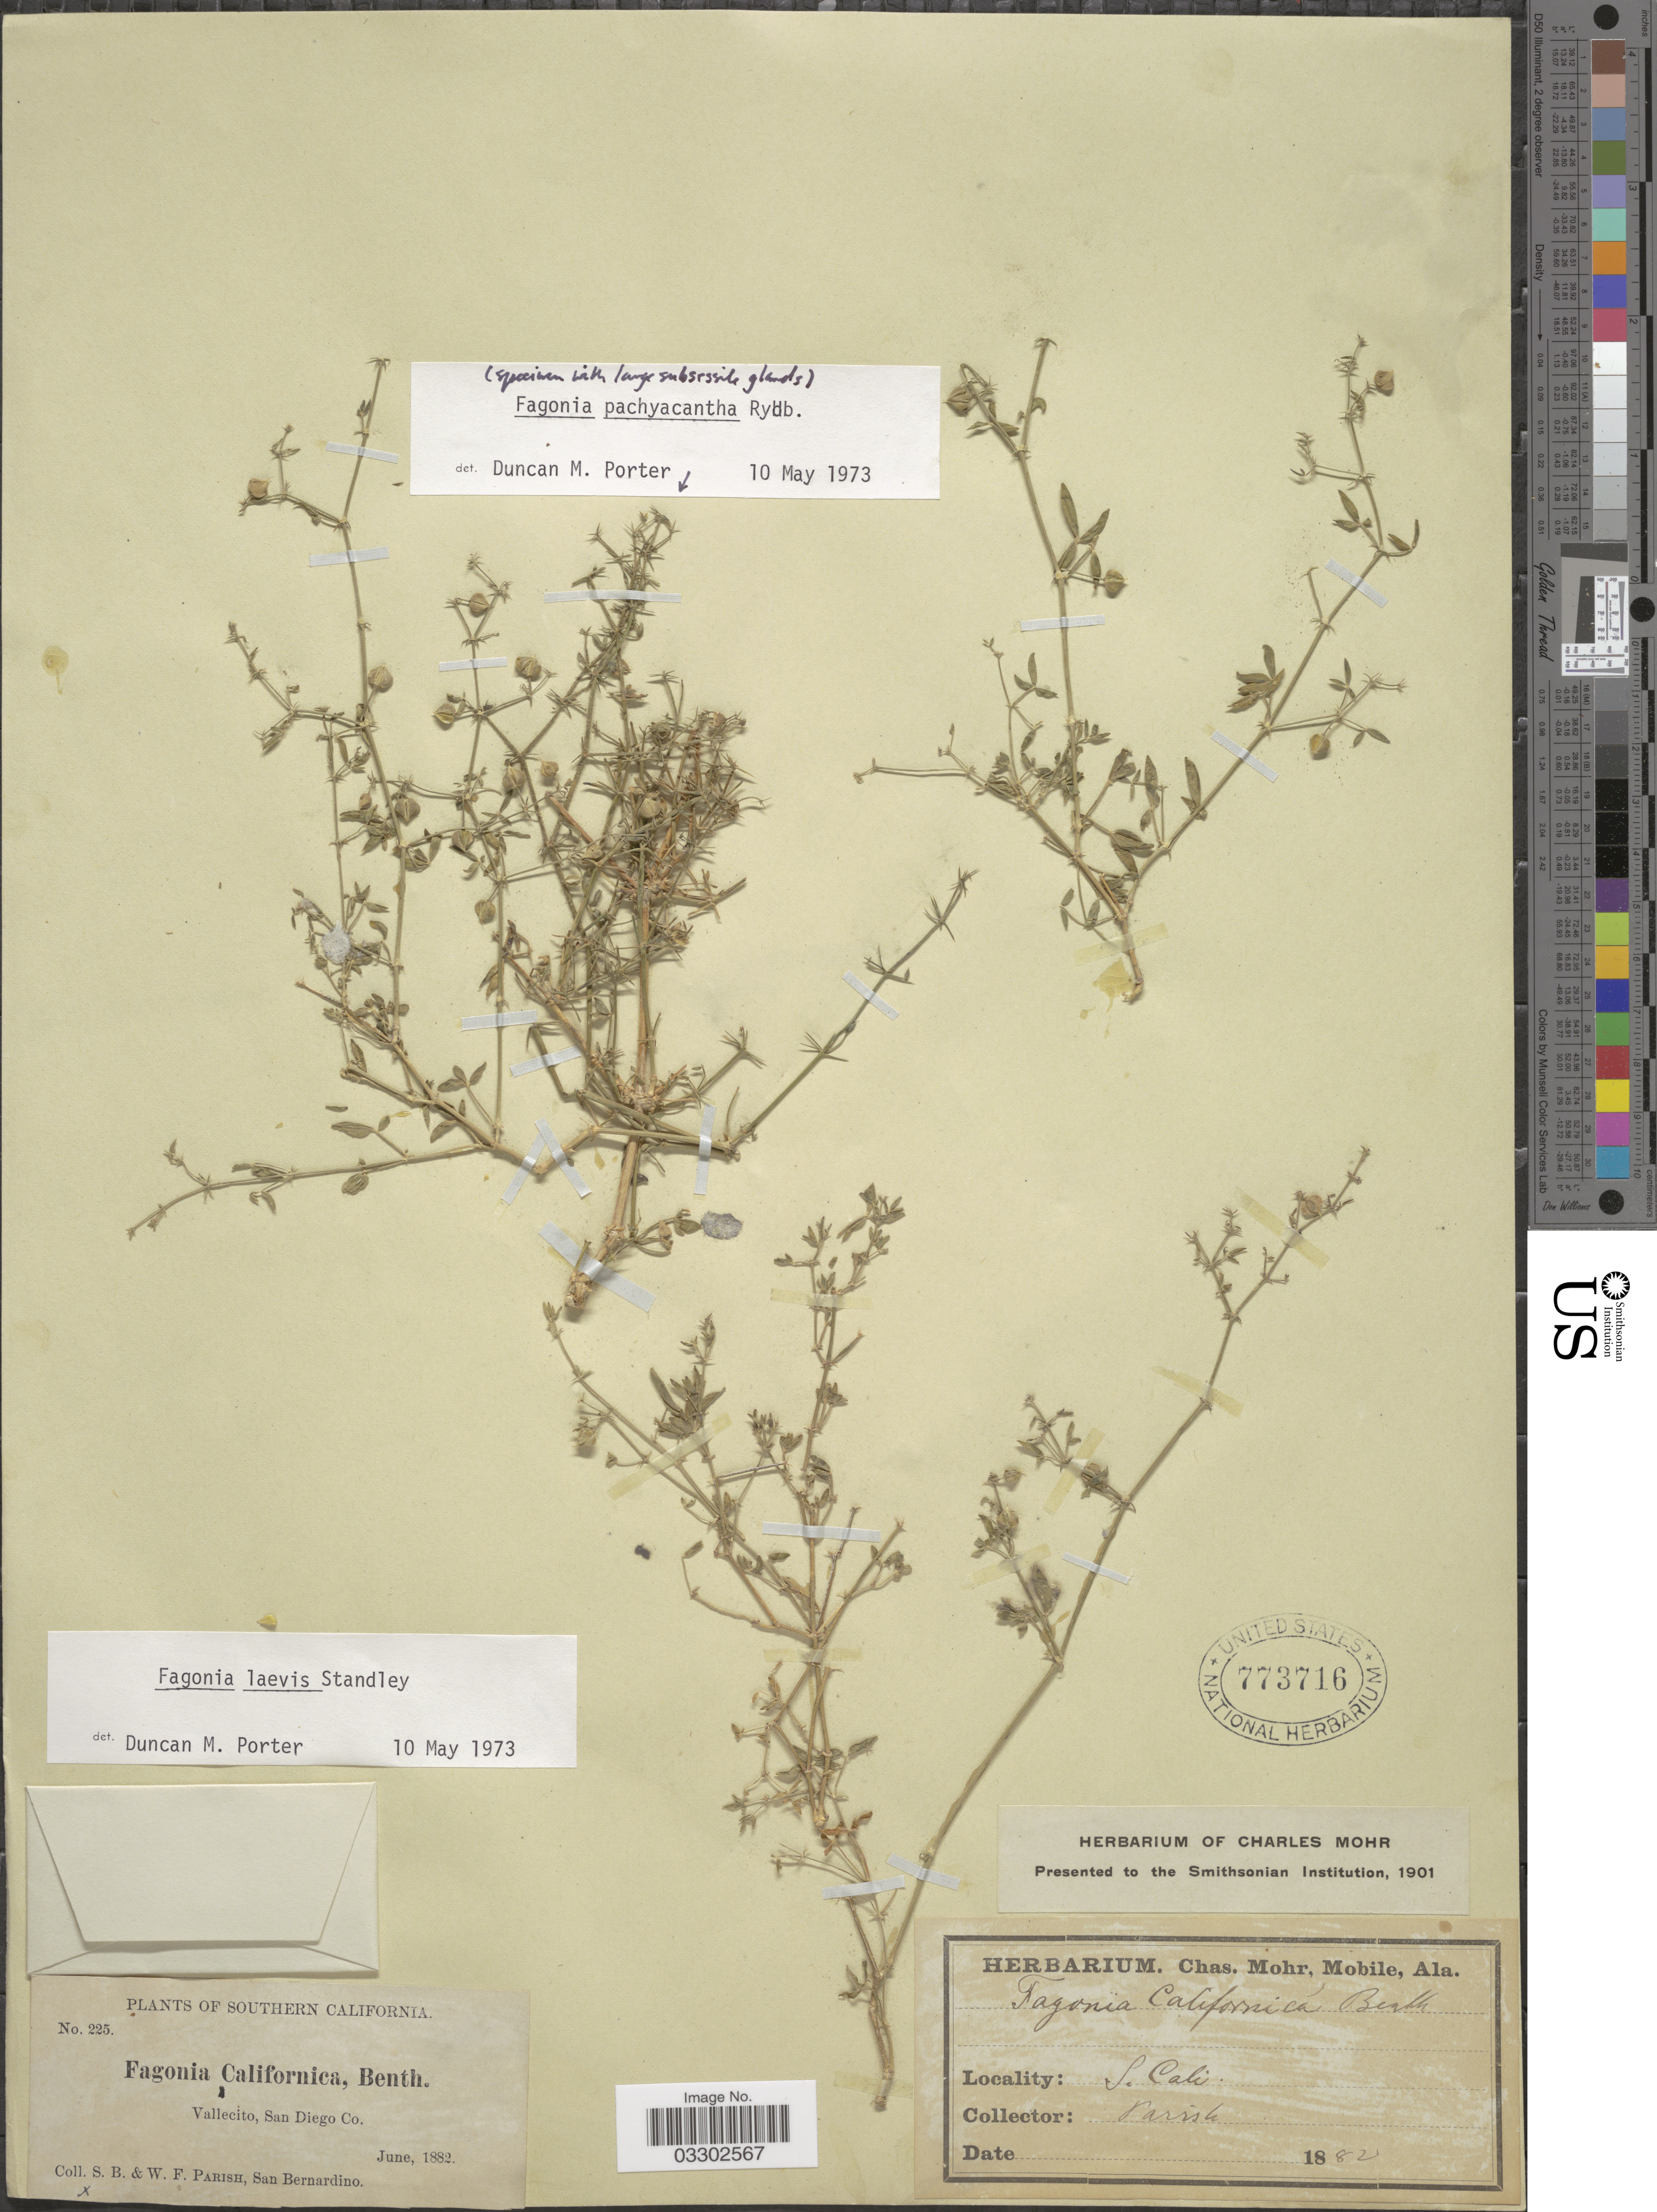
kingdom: Plantae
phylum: Tracheophyta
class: Magnoliopsida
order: Zygophyllales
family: Zygophyllaceae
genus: Fagonia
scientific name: Fagonia pachyacantha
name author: Rydb.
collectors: S. B. Parish & W. F. Parish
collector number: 225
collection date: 1882-06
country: United States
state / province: California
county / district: San Diego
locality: Southern California. Vallecito, San Diego Co.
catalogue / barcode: US 773716